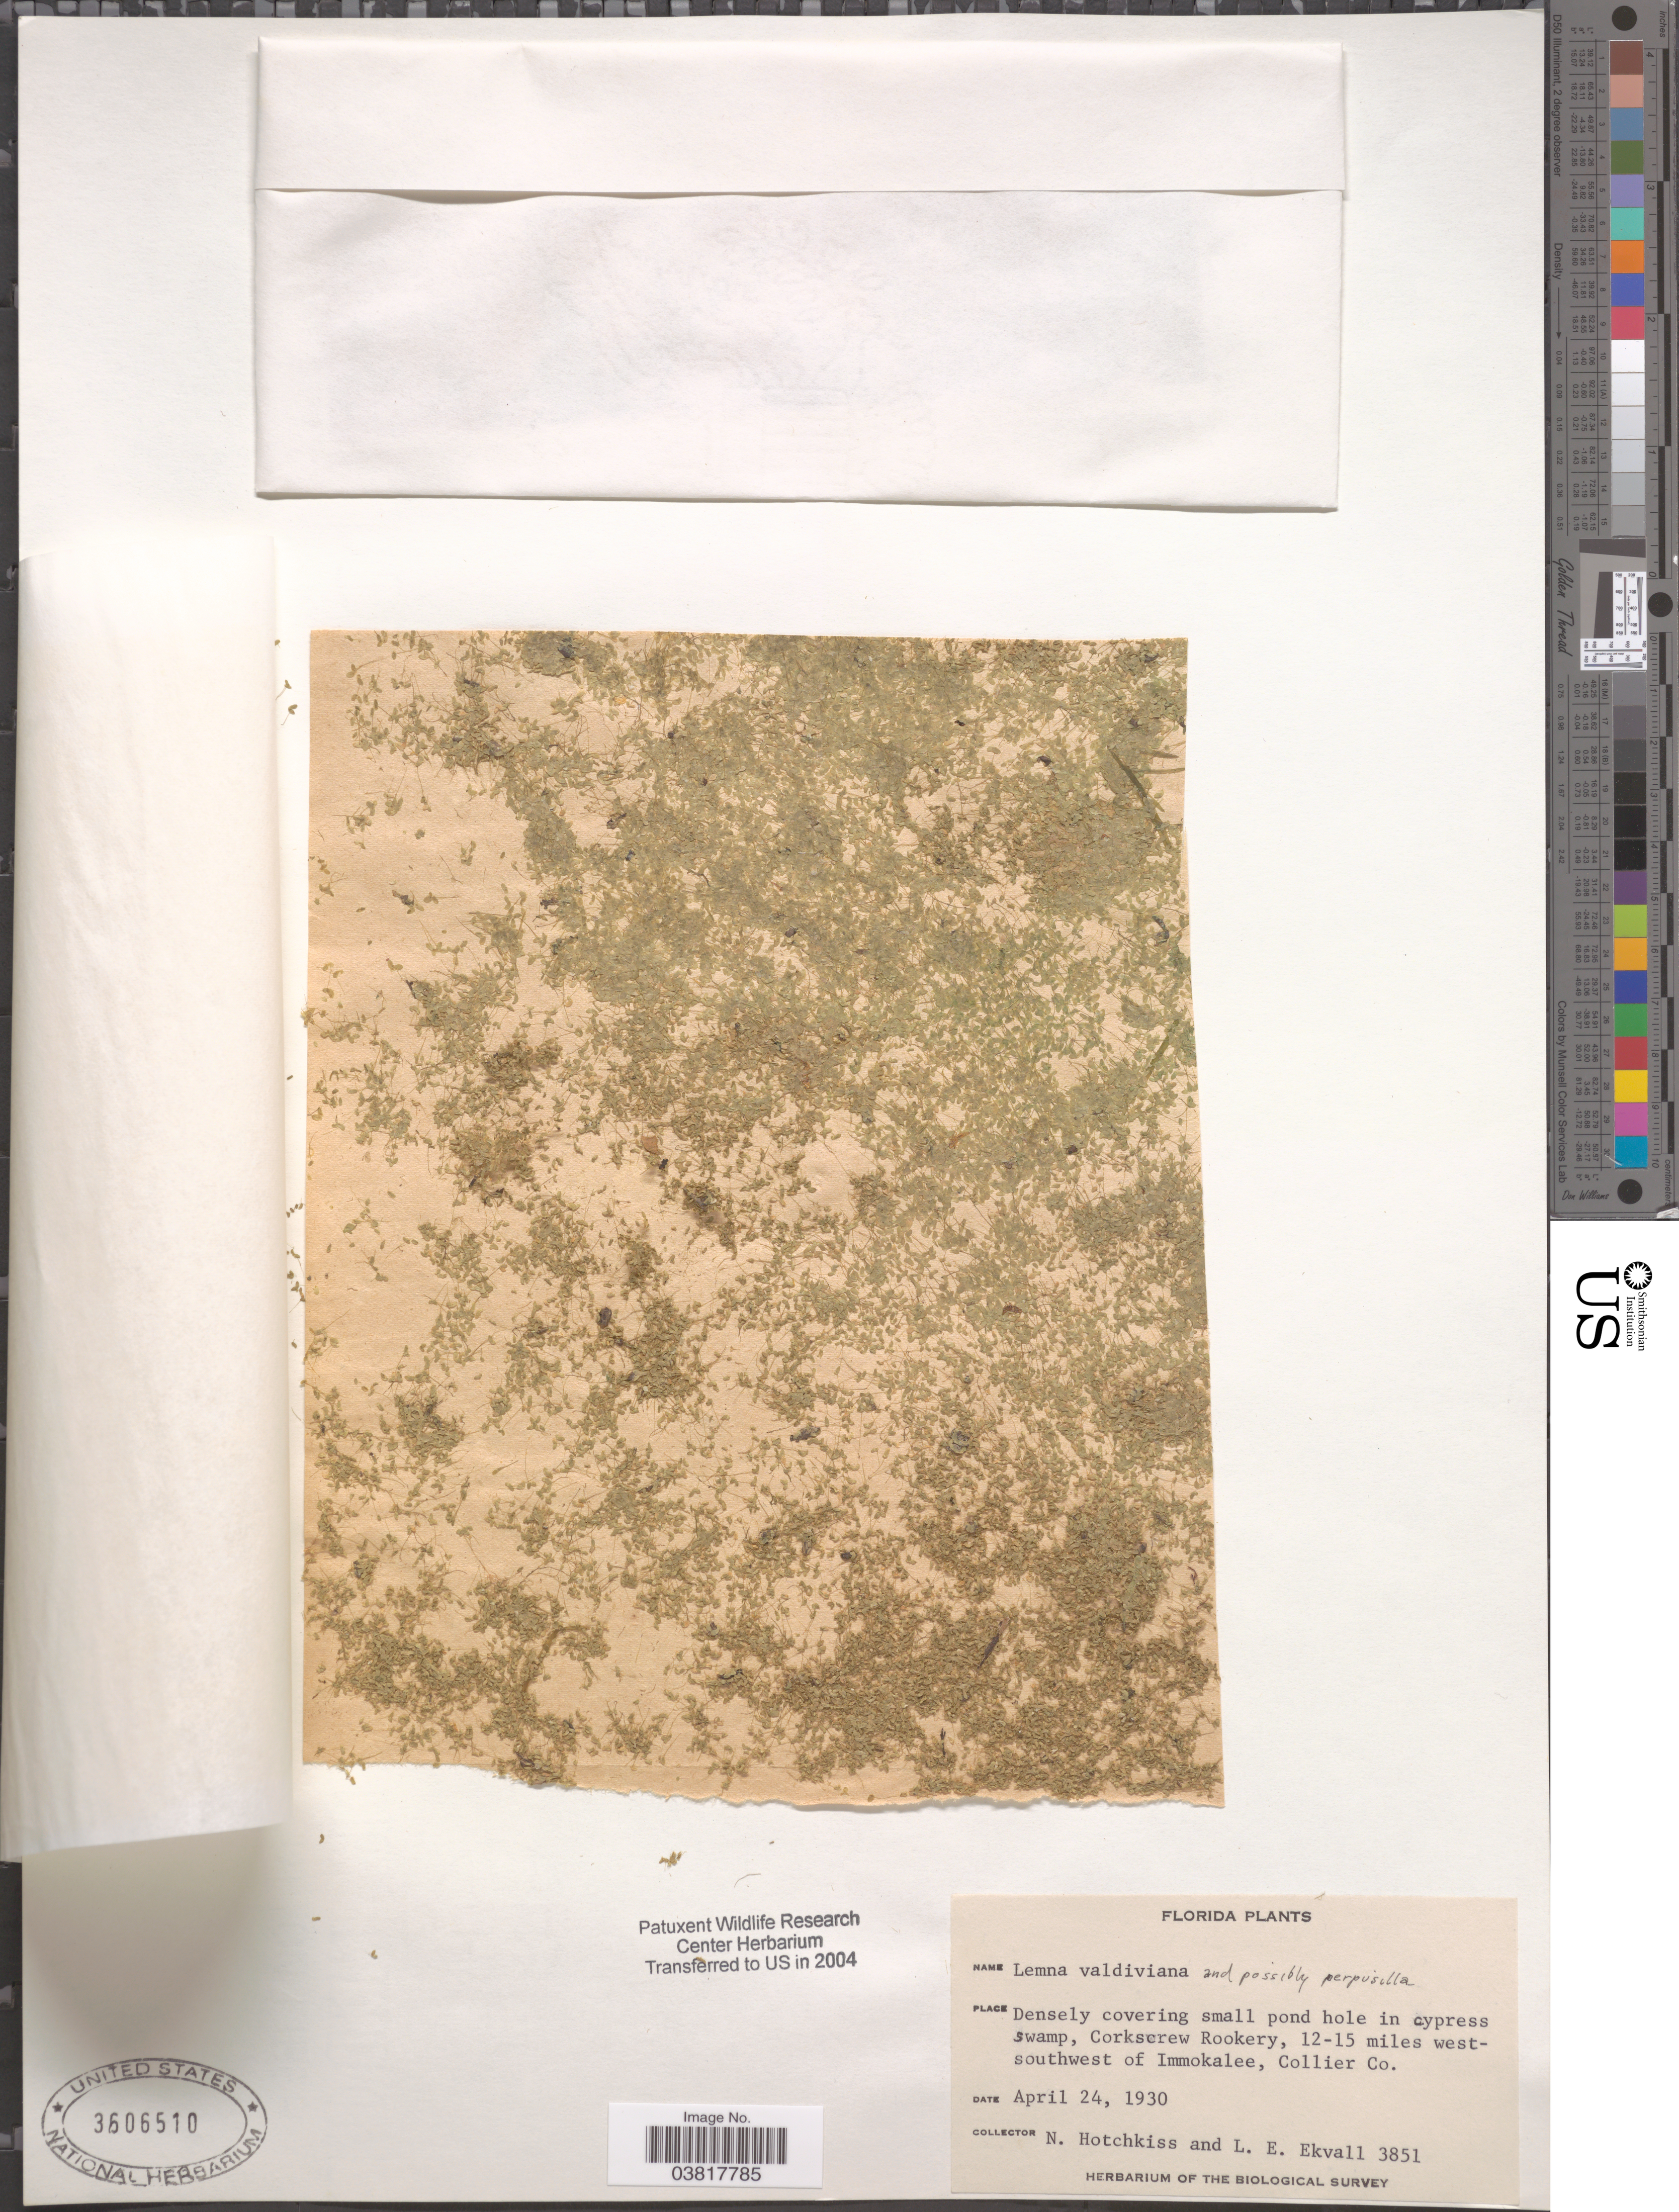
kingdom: Plantae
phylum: Tracheophyta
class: Liliopsida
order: Alismatales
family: Araceae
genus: Lemna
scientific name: Lemna valdiviana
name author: Phil.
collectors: N. Hotchkiss & L. Ekvall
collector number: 3851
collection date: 1930-04-24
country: United States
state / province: Florida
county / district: Collier Co.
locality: Corkscrew Rookery, 12-15 miles west-southwest of Immokalee.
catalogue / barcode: US 3606510